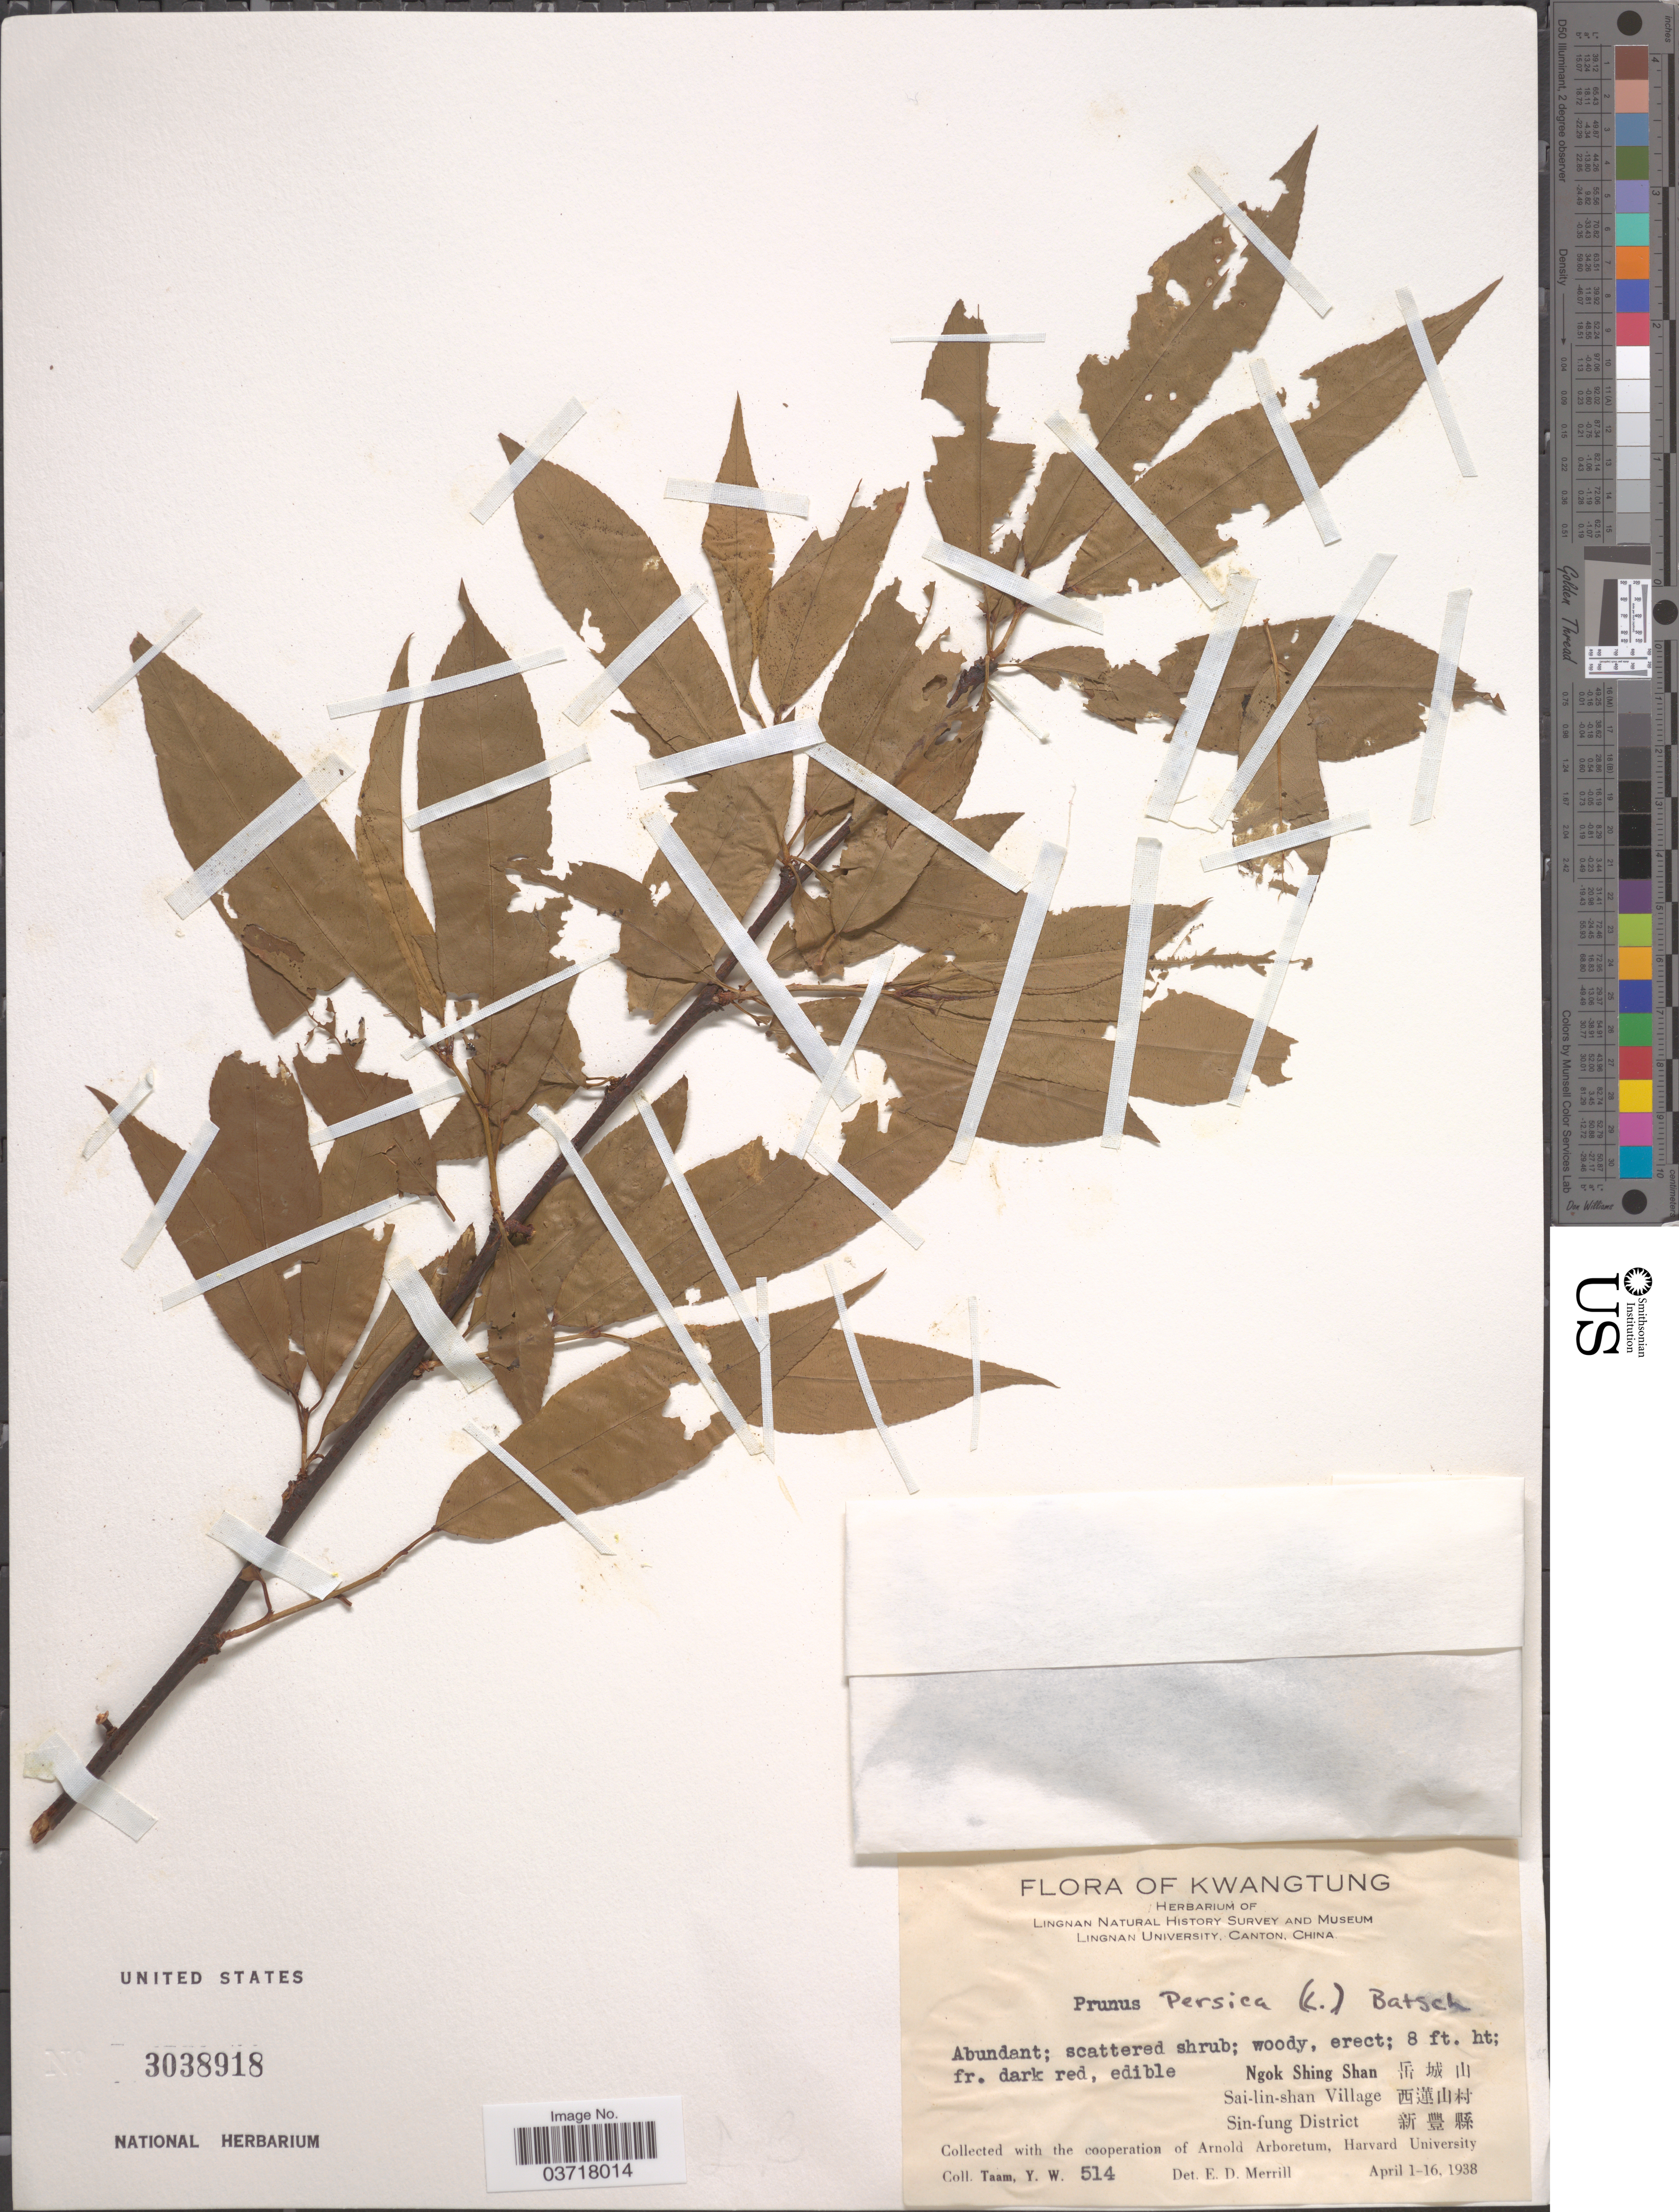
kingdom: Plantae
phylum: Tracheophyta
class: Magnoliopsida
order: Rosales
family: Rosaceae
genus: Prunus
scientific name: Prunus persica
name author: (L.) Batsch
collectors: Y. W. Taam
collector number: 514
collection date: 1938-04-01/1938-04-16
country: China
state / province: Guangdong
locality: Kwangtung. Ngok Shing Shan X, Sai-lin-shan Village X, Sin-fung District X.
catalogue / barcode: US 3038918